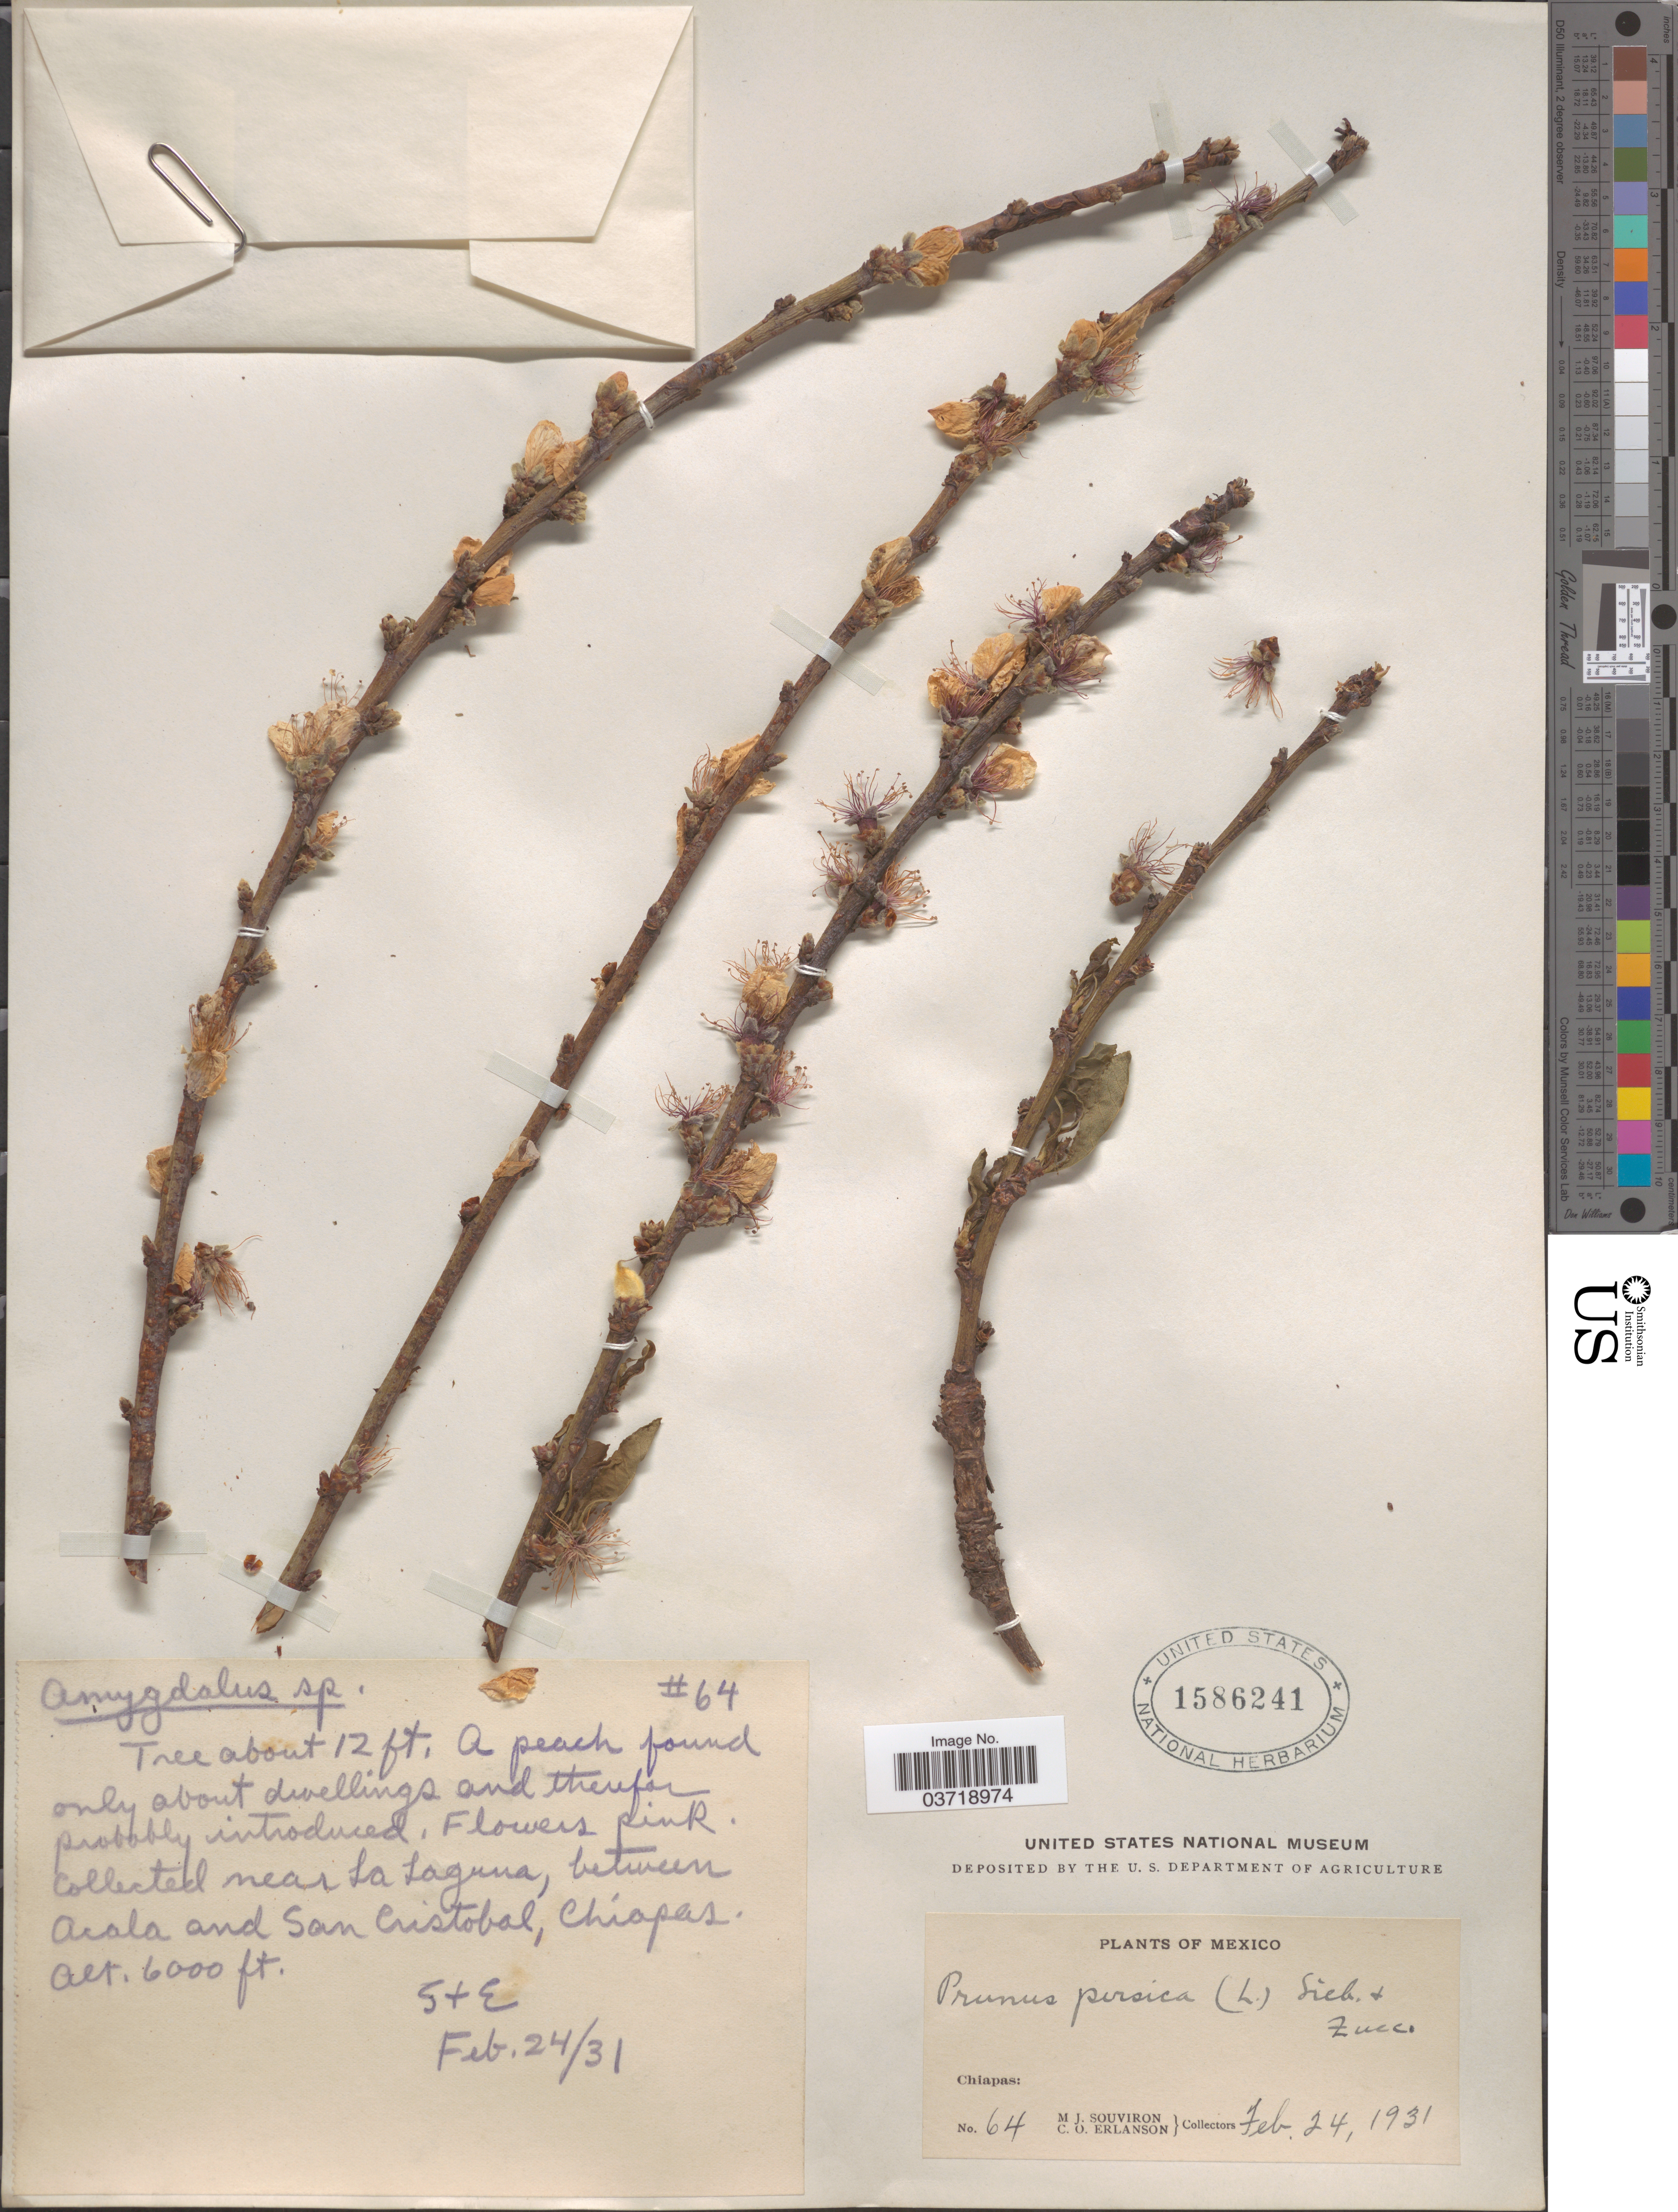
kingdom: Plantae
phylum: Tracheophyta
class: Magnoliopsida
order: Rosales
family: Rosaceae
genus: Prunus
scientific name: Prunus persica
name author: (L.) Batsch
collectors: M. J. Souviron & C. O. Erlanson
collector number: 64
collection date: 1931-02-24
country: Mexico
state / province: Chiapas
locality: Near La Laguna, between Acala and San Cristobal.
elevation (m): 1829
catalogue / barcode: US 1586241